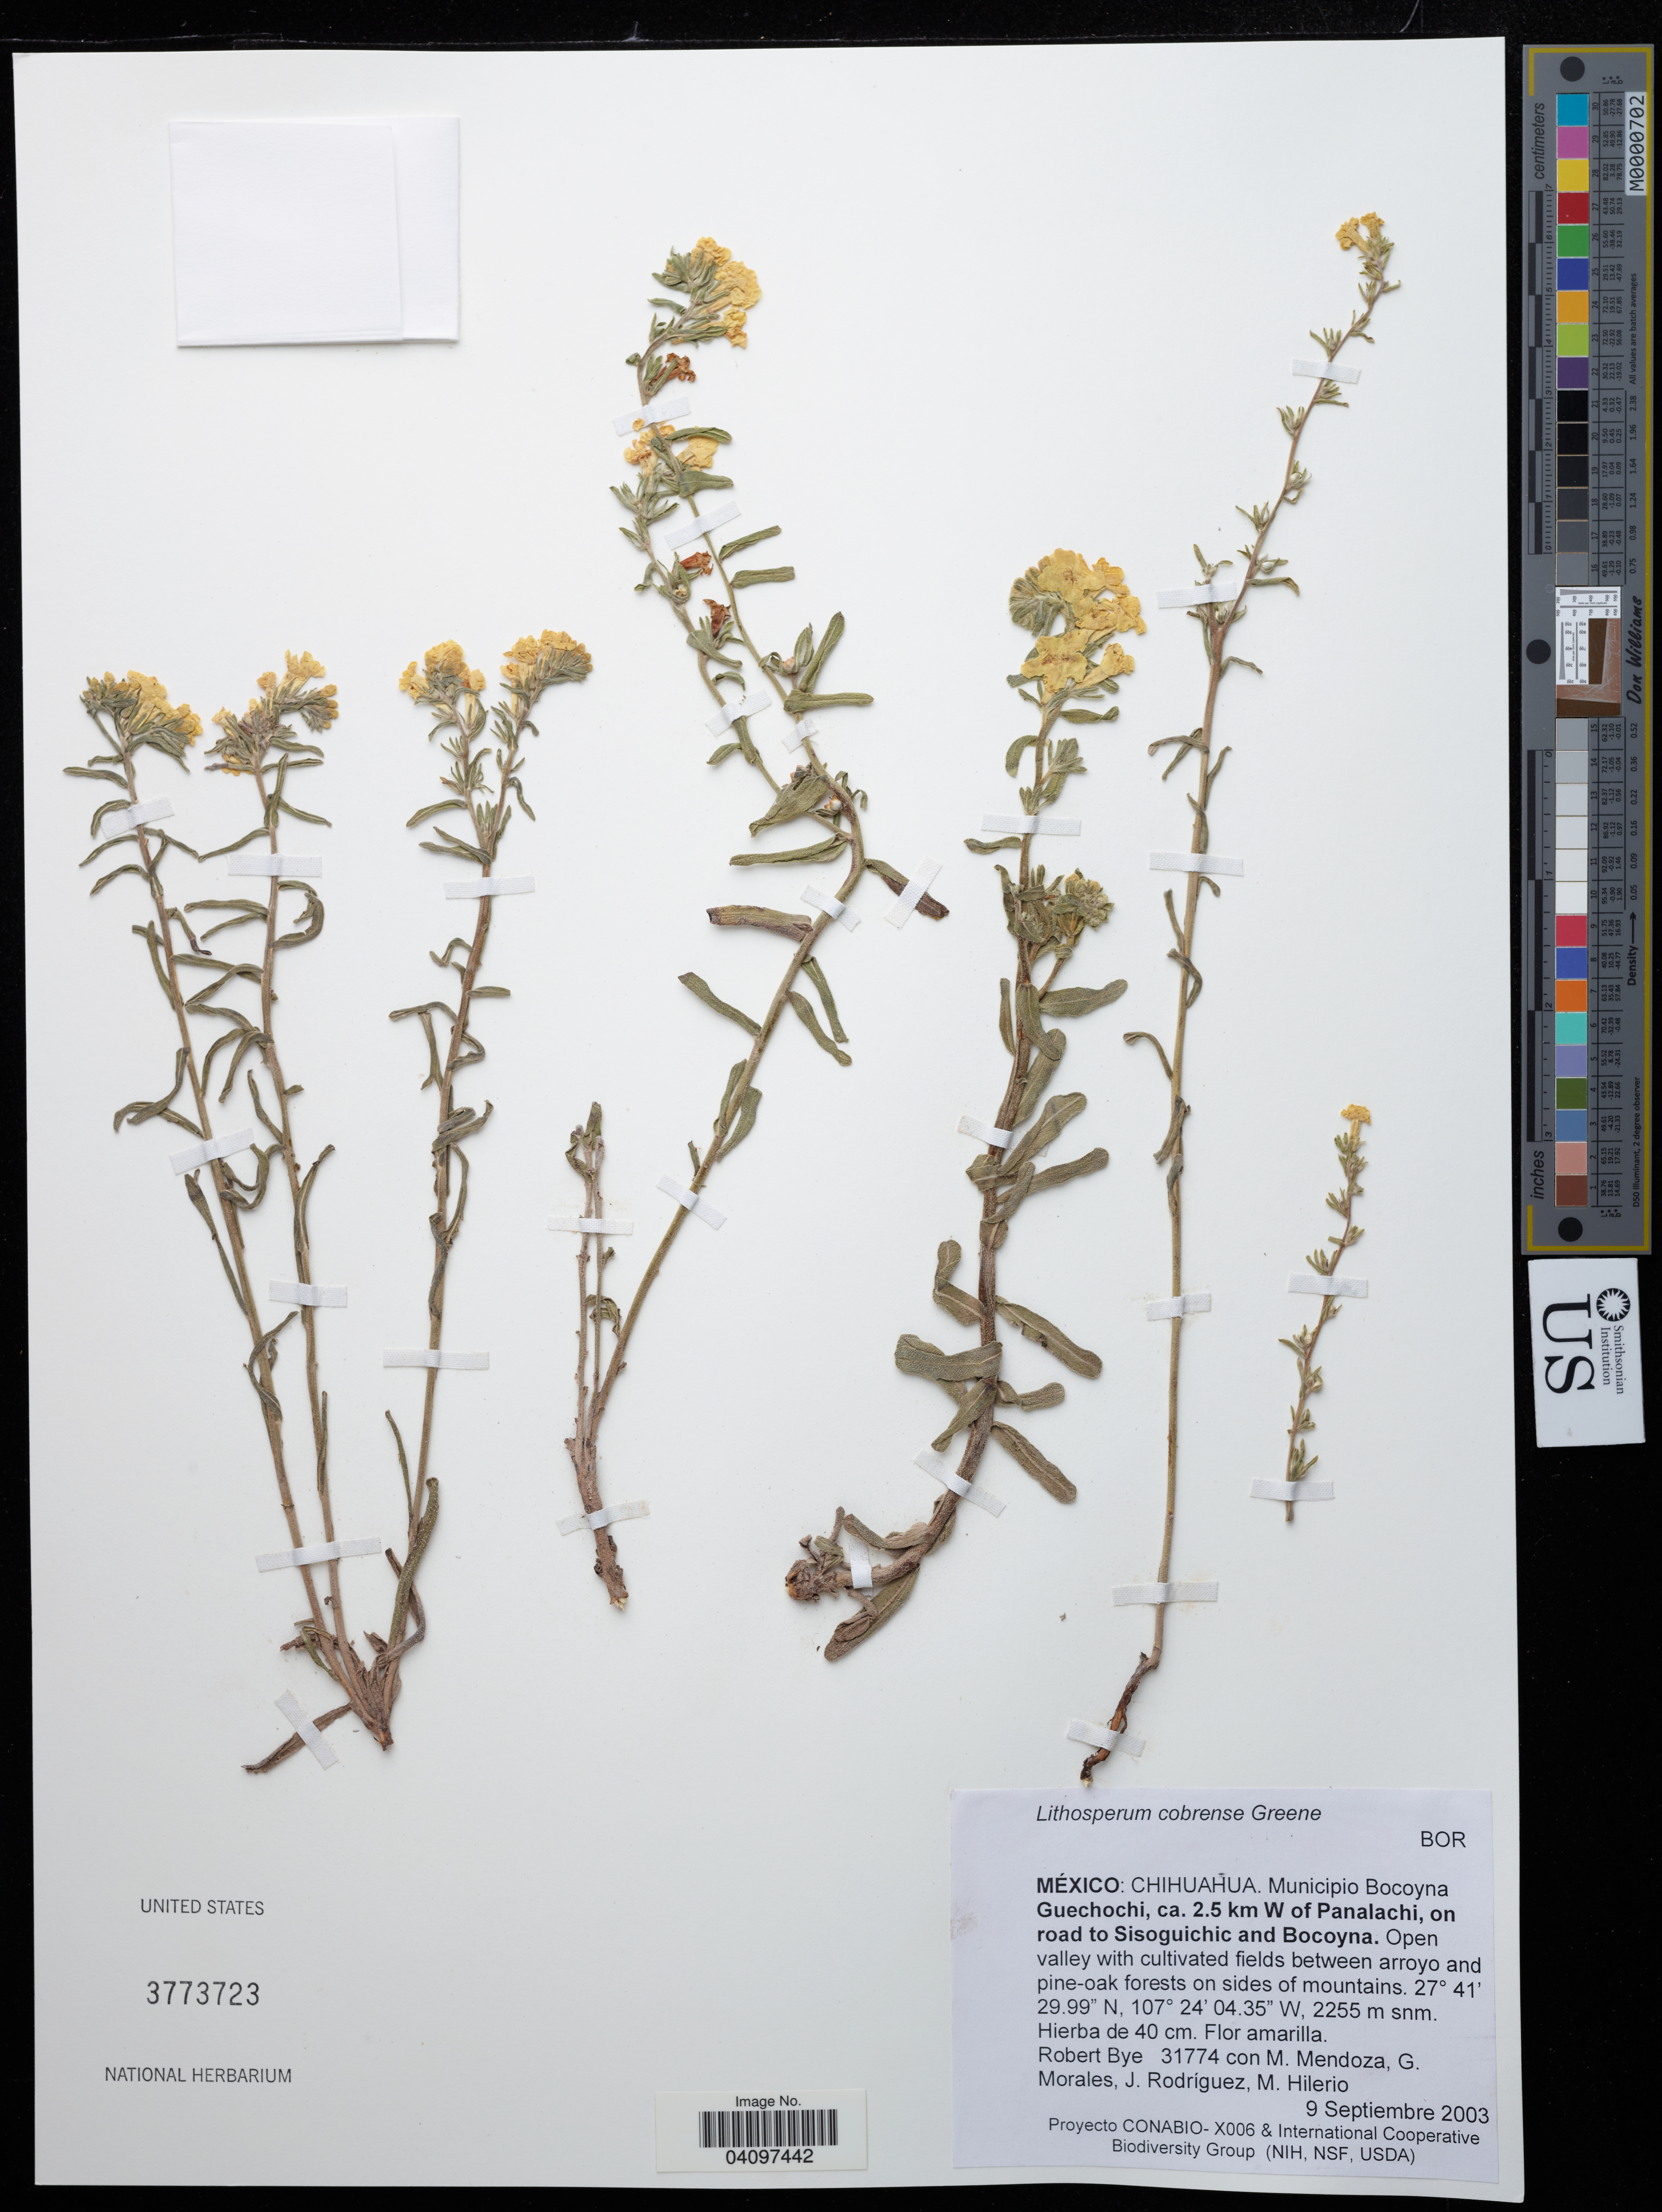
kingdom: Plantae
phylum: Tracheophyta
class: Magnoliopsida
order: Boraginales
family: Boraginaceae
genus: Lithospermum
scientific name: Lithospermum cobrense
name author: Greene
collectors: R. A. Bye, M. Mendoza, G. Morales & J. Rodriguez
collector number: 31774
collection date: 2003-09-09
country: Mexico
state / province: Chihuahua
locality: Municipio Bocoyna Guechochi, ca. 2.5 km W of Panalachi, on road to Sisoguichic and Bocoyna.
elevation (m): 2255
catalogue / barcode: US 3773723